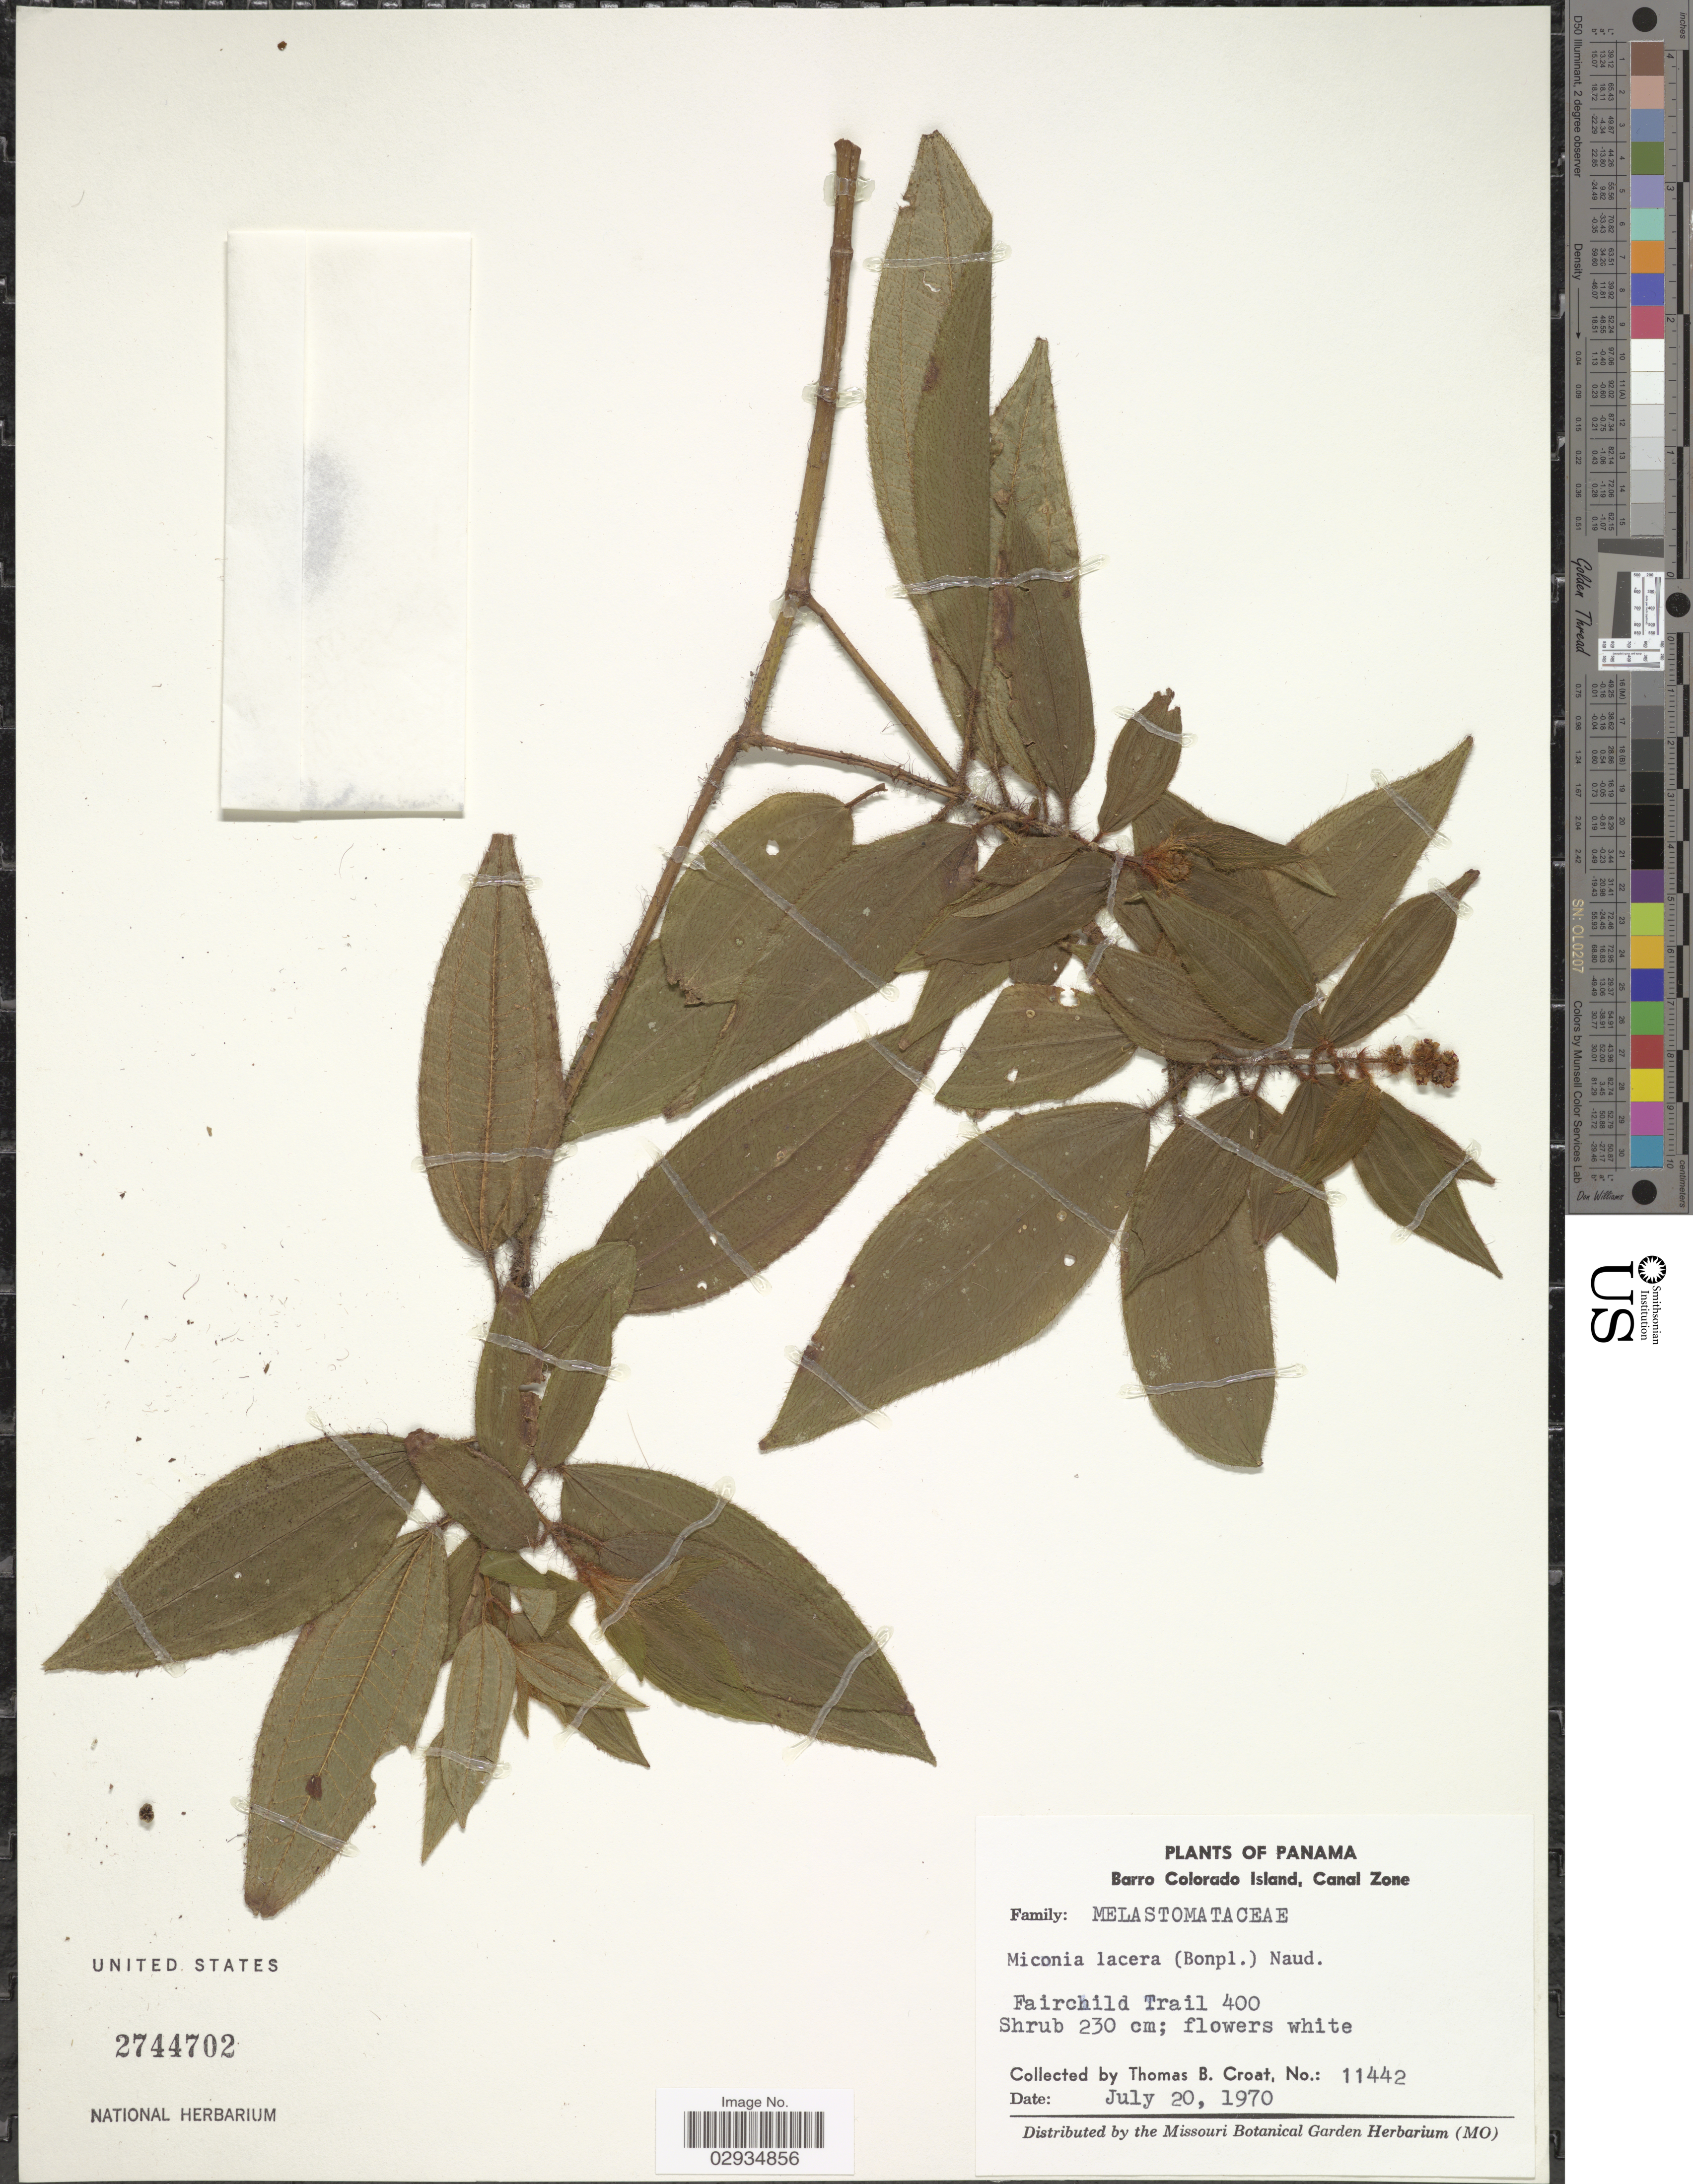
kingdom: Plantae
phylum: Tracheophyta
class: Magnoliopsida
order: Myrtales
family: Melastomataceae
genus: Miconia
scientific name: Miconia lacera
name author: (Bonpl.) Naudin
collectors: T. B. Croat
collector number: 11442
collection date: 1970-07-20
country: Panama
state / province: Panamá Oeste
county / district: Canal Zone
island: Barro Colorado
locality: Barro Colorado Island, Canal Zone. Fairchild Trail 400.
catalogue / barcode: US 2744702